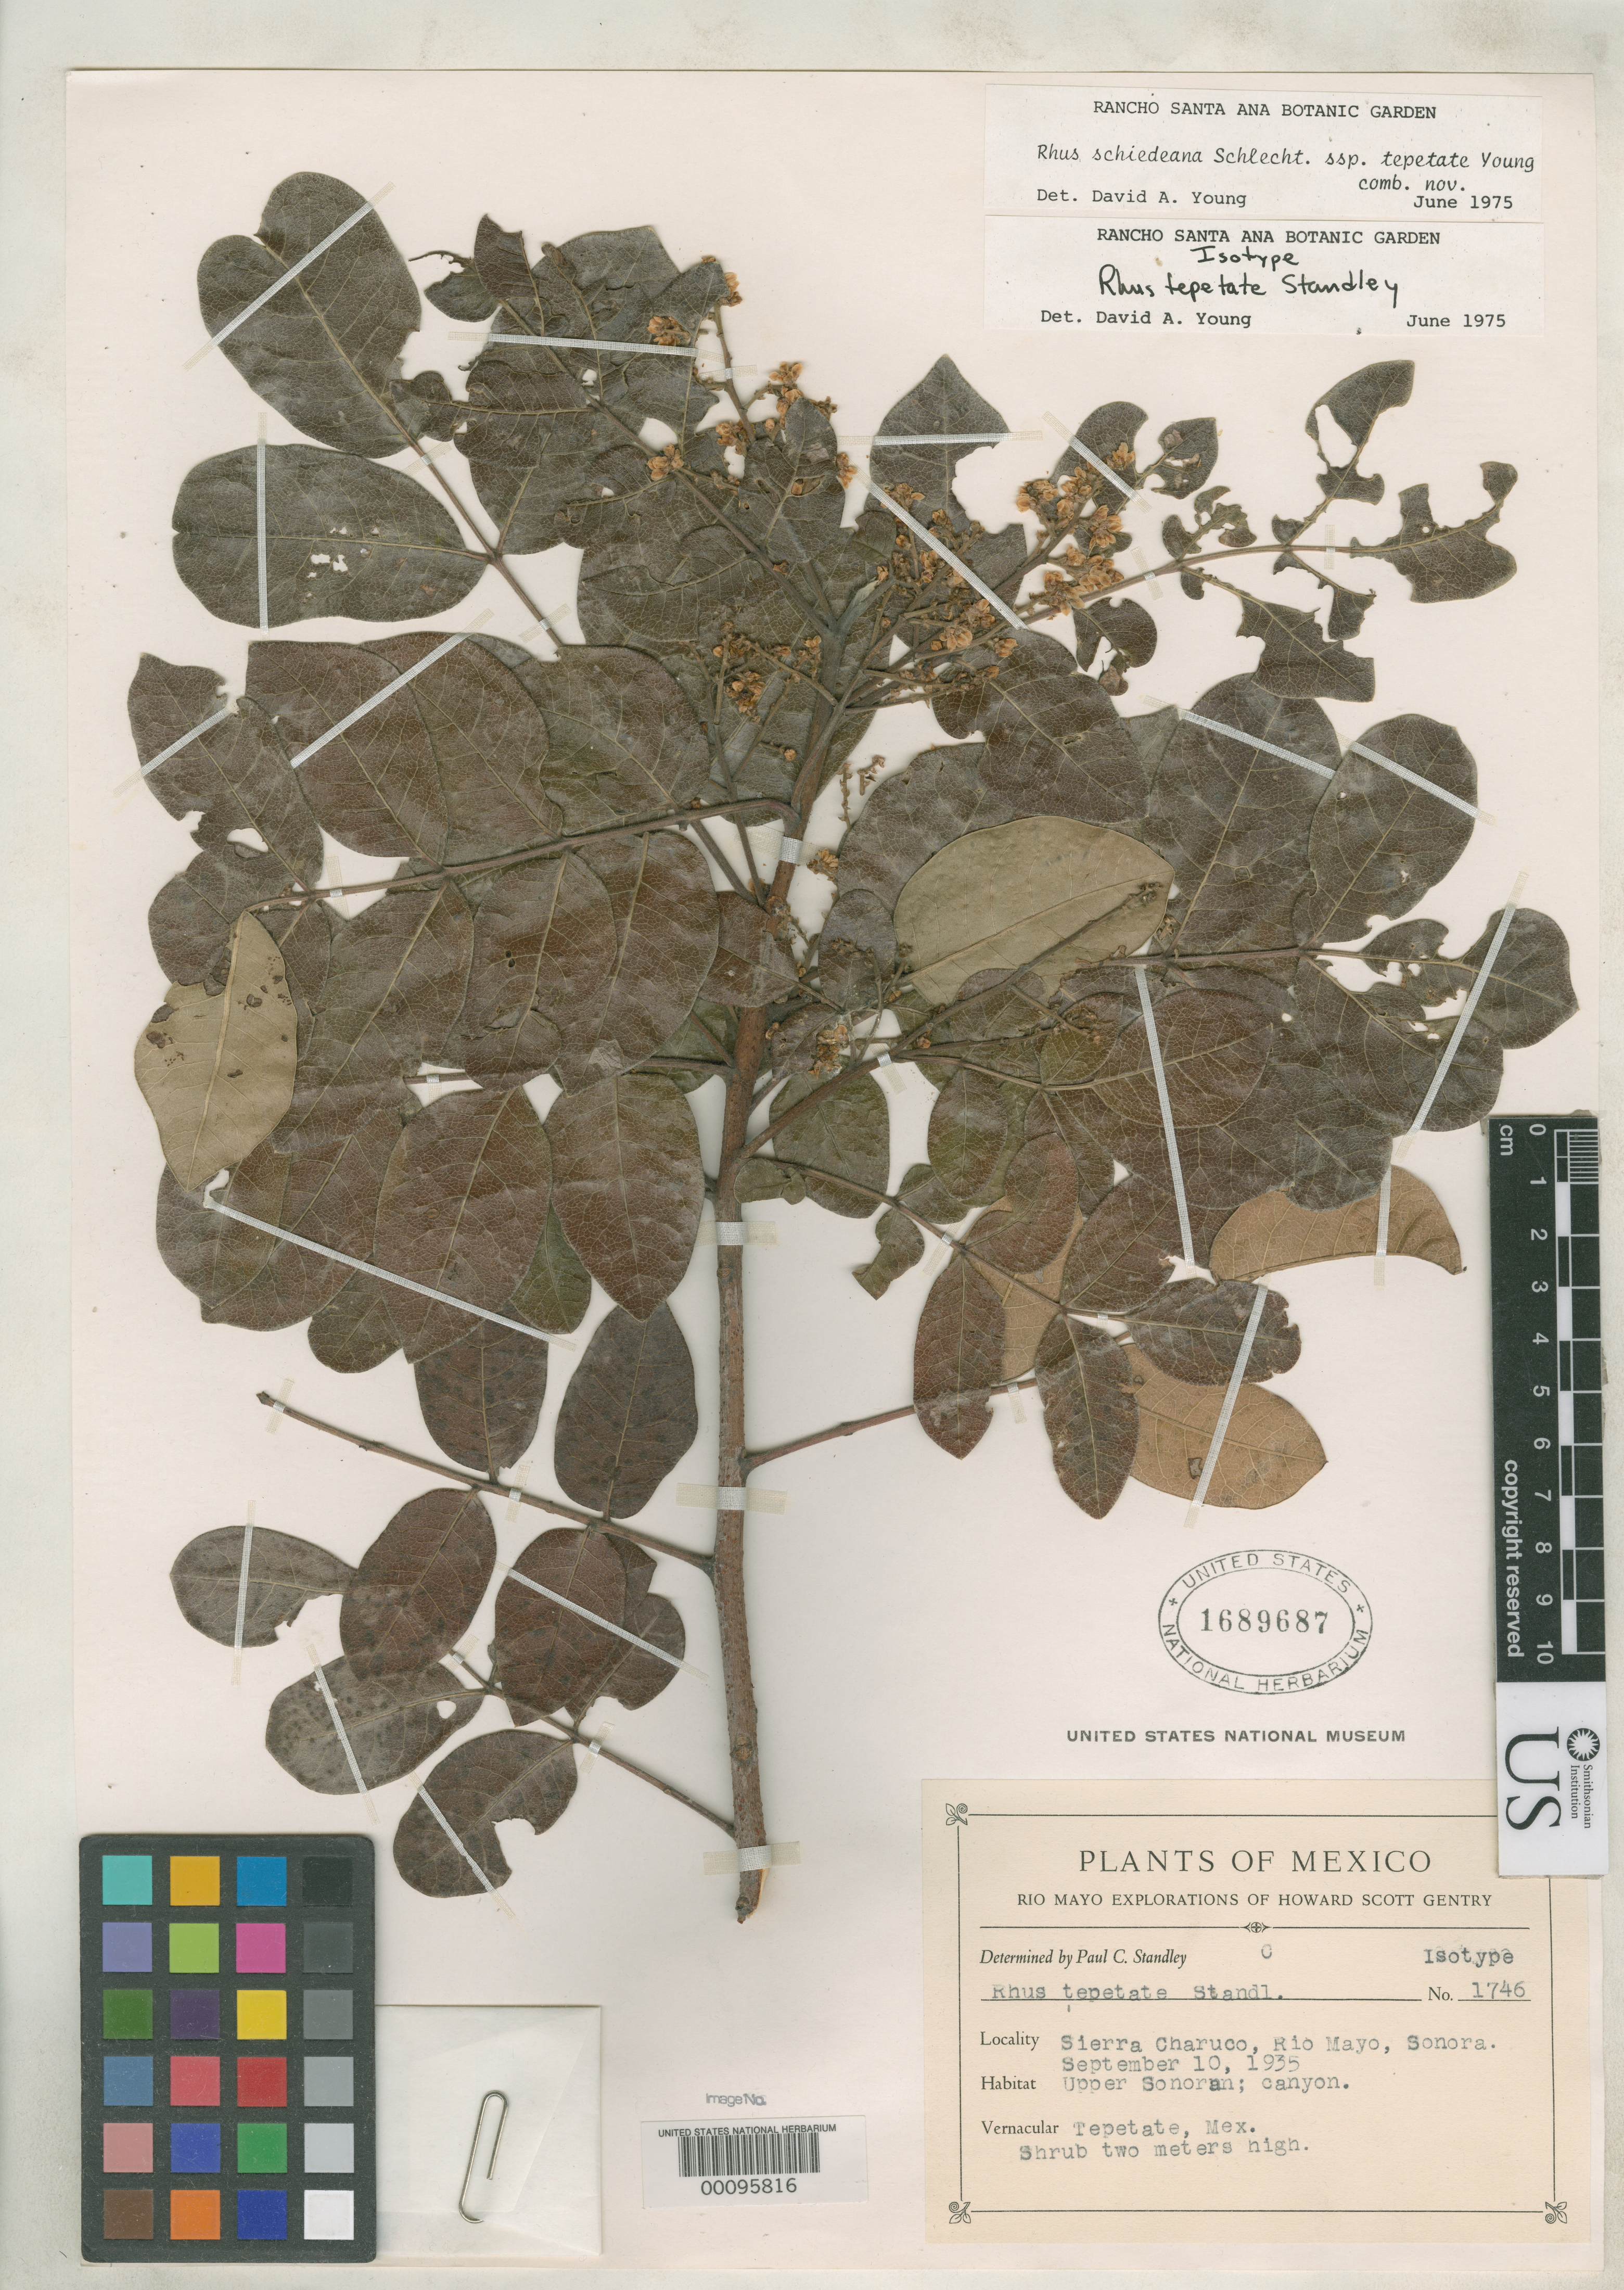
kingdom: Plantae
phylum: Tracheophyta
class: Magnoliopsida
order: Sapindales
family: Anacardiaceae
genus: Rhus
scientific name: Rhus tepetate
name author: Standl. & F.A. Barkley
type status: Isotype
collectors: H. S. Gentry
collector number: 1746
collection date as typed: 10 Sep 1935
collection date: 1935-09-10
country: Mexico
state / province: Sonora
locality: Sierra Charuco, Rio Mayo.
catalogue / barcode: US 1689687